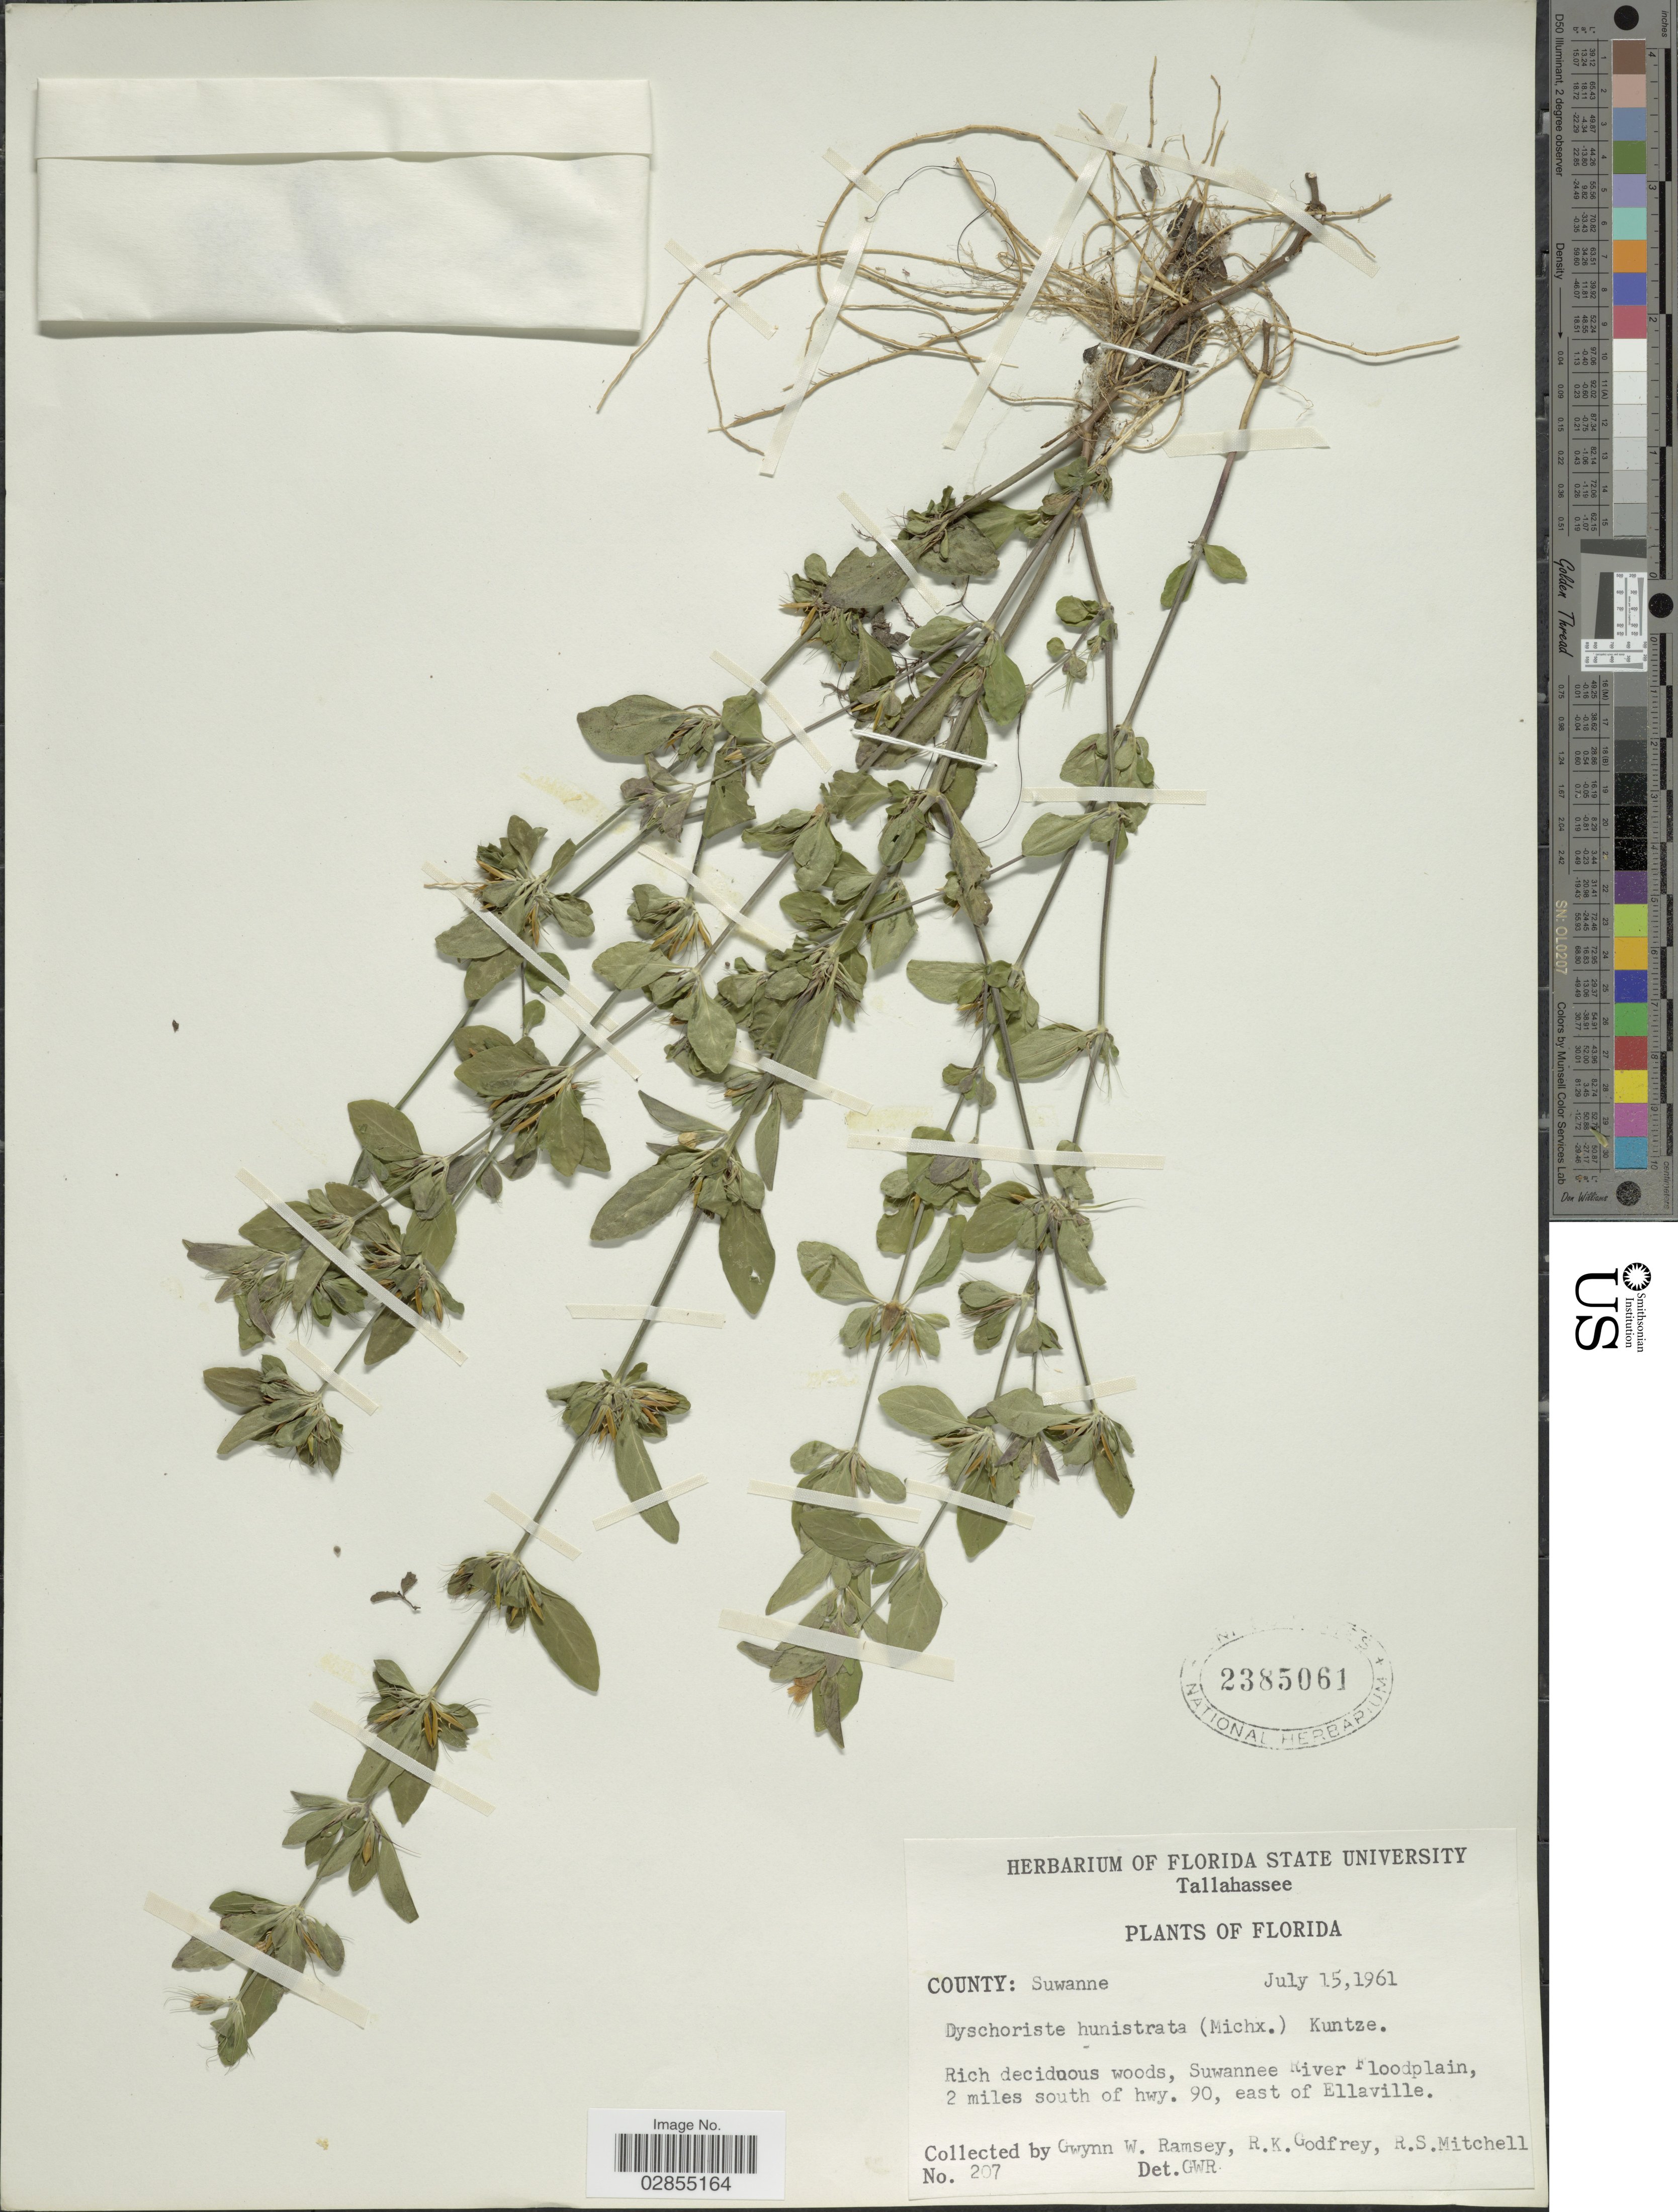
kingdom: Plantae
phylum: Tracheophyta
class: Magnoliopsida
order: Lamiales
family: Acanthaceae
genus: Dyschoriste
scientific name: Dyschoriste humistrata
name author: (Shuttlew. ex Nees) Kuntze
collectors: G. Ramsey, R. K. Godfrey & R. S. Mitchell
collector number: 207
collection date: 1961-07-15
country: United States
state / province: Florida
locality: County: Suwanne. Rich deciduous woods, Suwannee River Floodplain, 2 miles south of hwy. 90, east of Ellaville.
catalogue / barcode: US 2385061